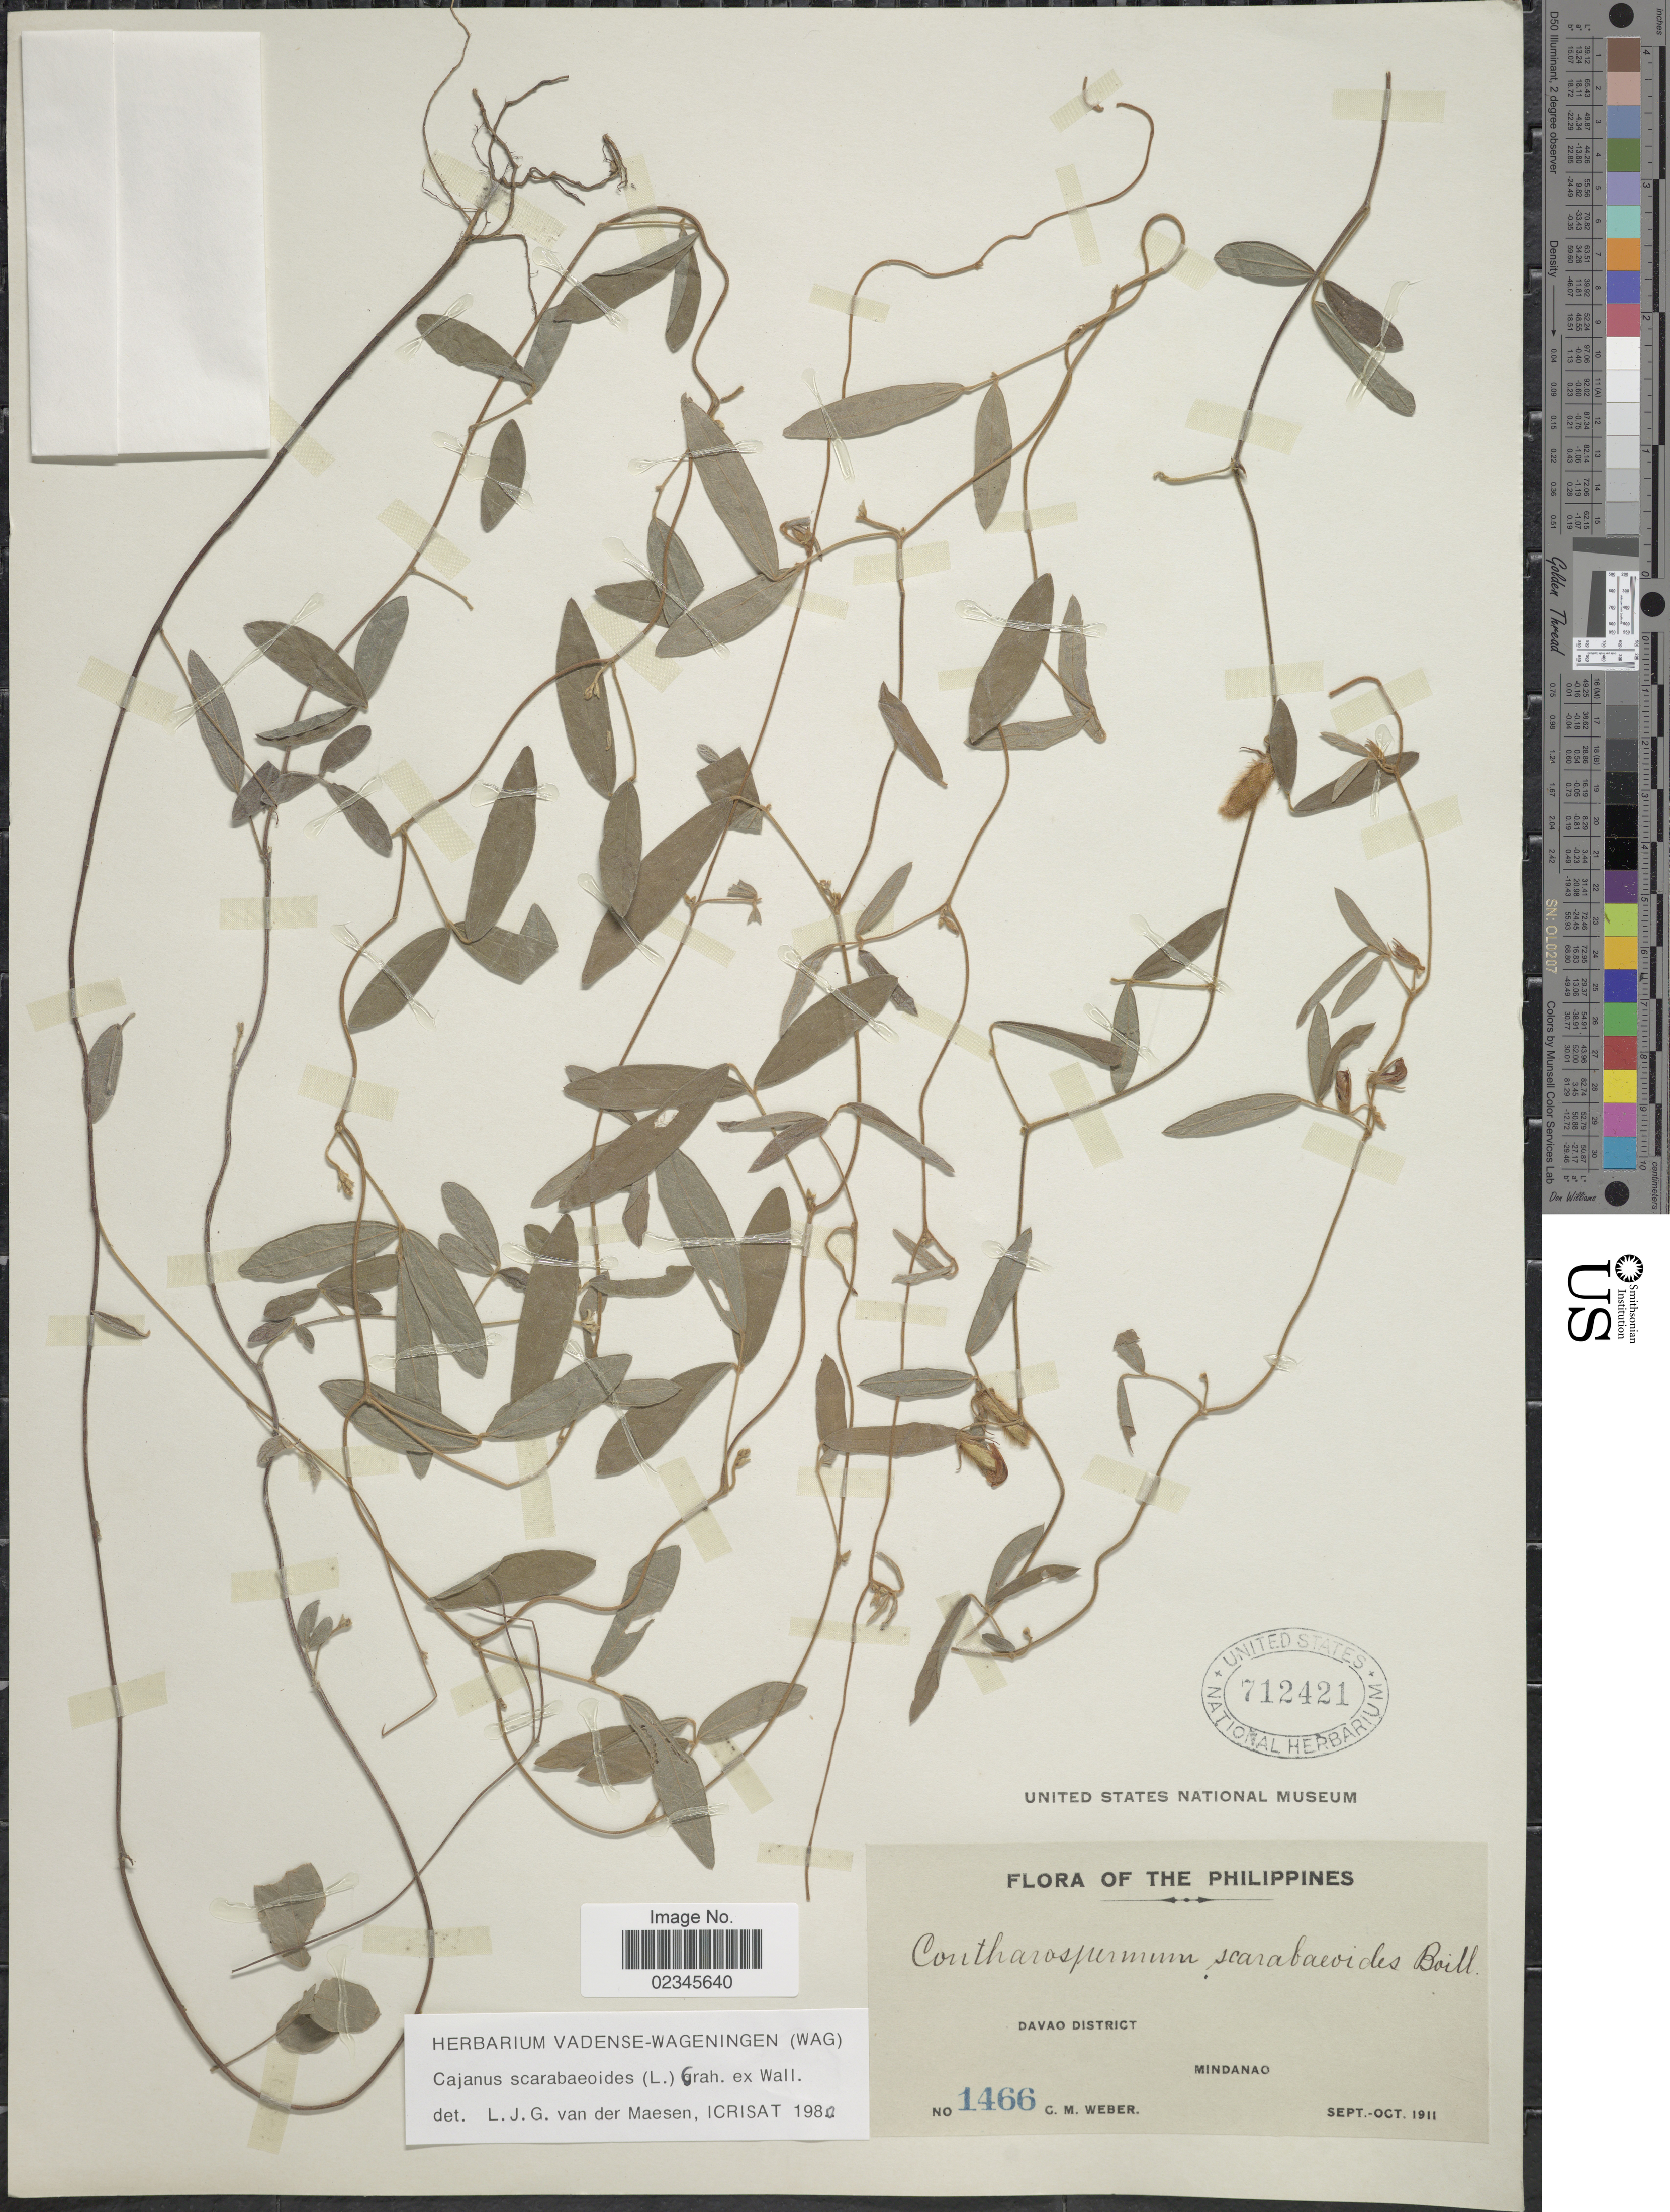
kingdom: Plantae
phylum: Tracheophyta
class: Magnoliopsida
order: Fabales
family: Fabaceae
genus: Cajanus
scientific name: Cajanus scarabaeoides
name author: (L.) Thou. ex Graham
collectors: C. M. Weber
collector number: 1466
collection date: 1911-09/1911-10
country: Philippines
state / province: Davao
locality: Mindanao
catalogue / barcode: US 712421